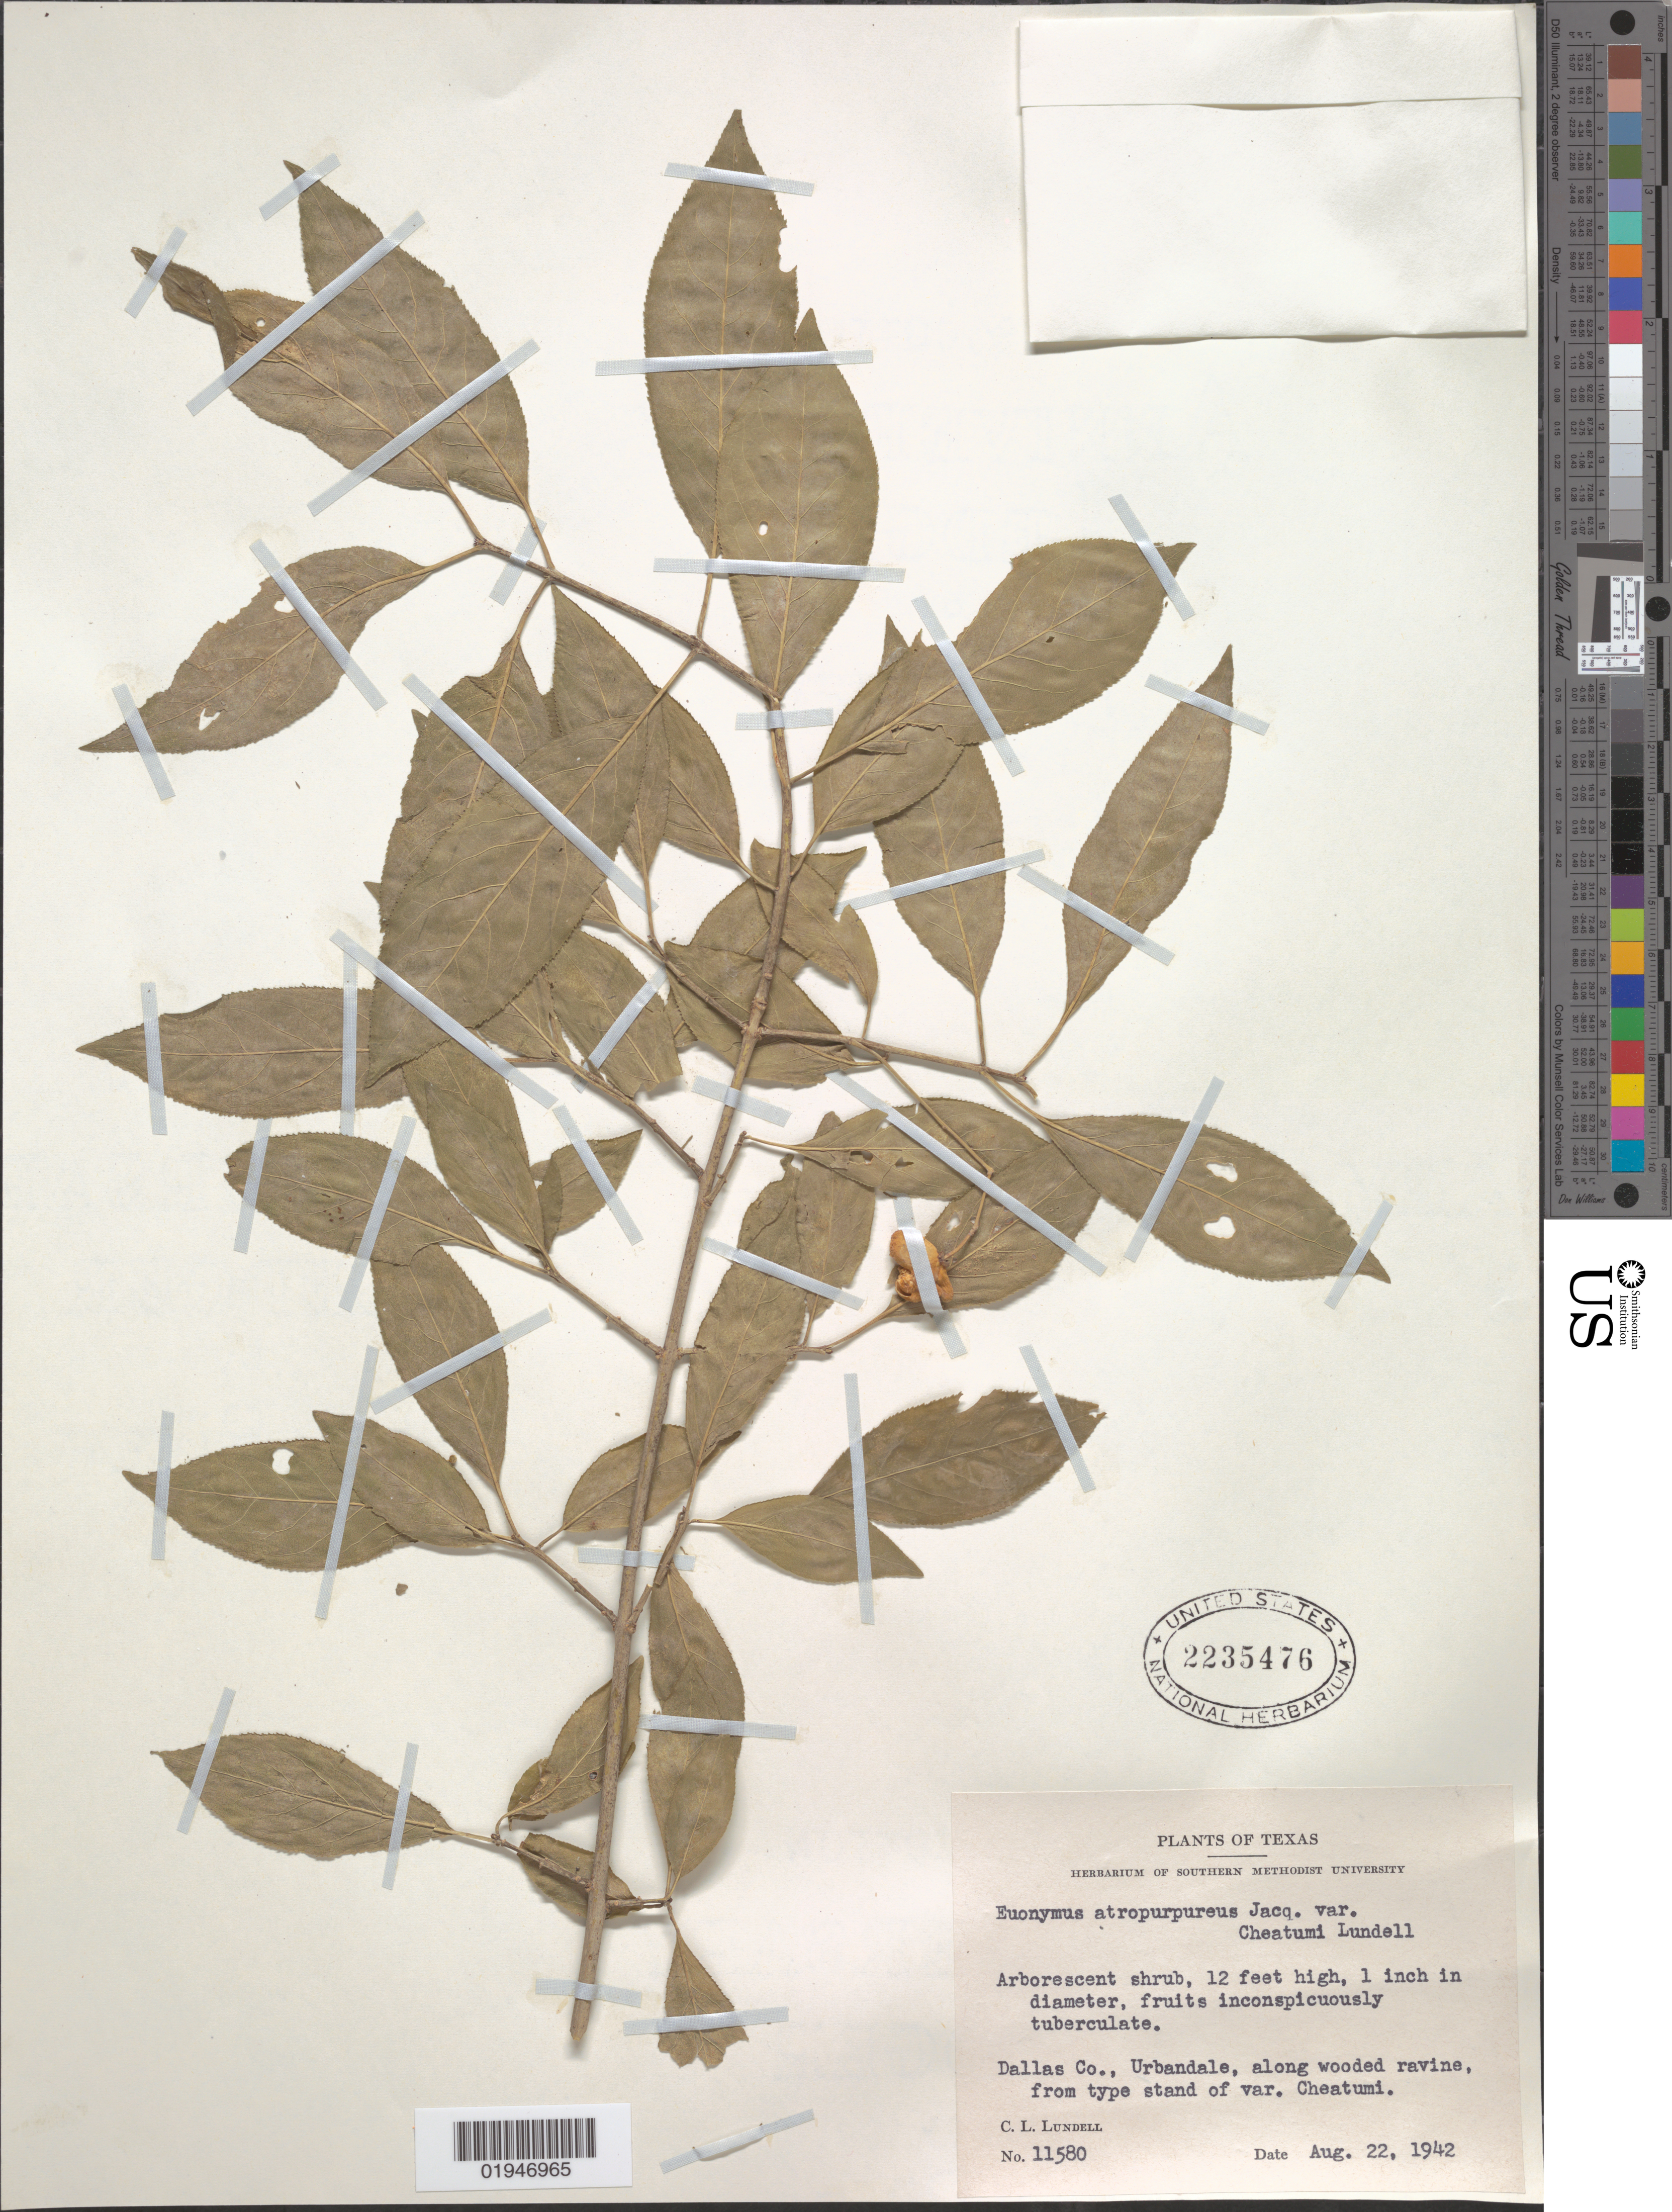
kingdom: Plantae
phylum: Tracheophyta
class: Magnoliopsida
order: Celastrales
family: Celastraceae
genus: Euonymus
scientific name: Euonymus atropurpureus var. cheatumii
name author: Lundell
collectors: C. L. Lundell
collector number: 11580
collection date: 1942-08-22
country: United States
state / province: Texas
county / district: Dallas County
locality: Urbandale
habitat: Along wooded ravine from type stand of var. Cheatumii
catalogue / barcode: US 2235476